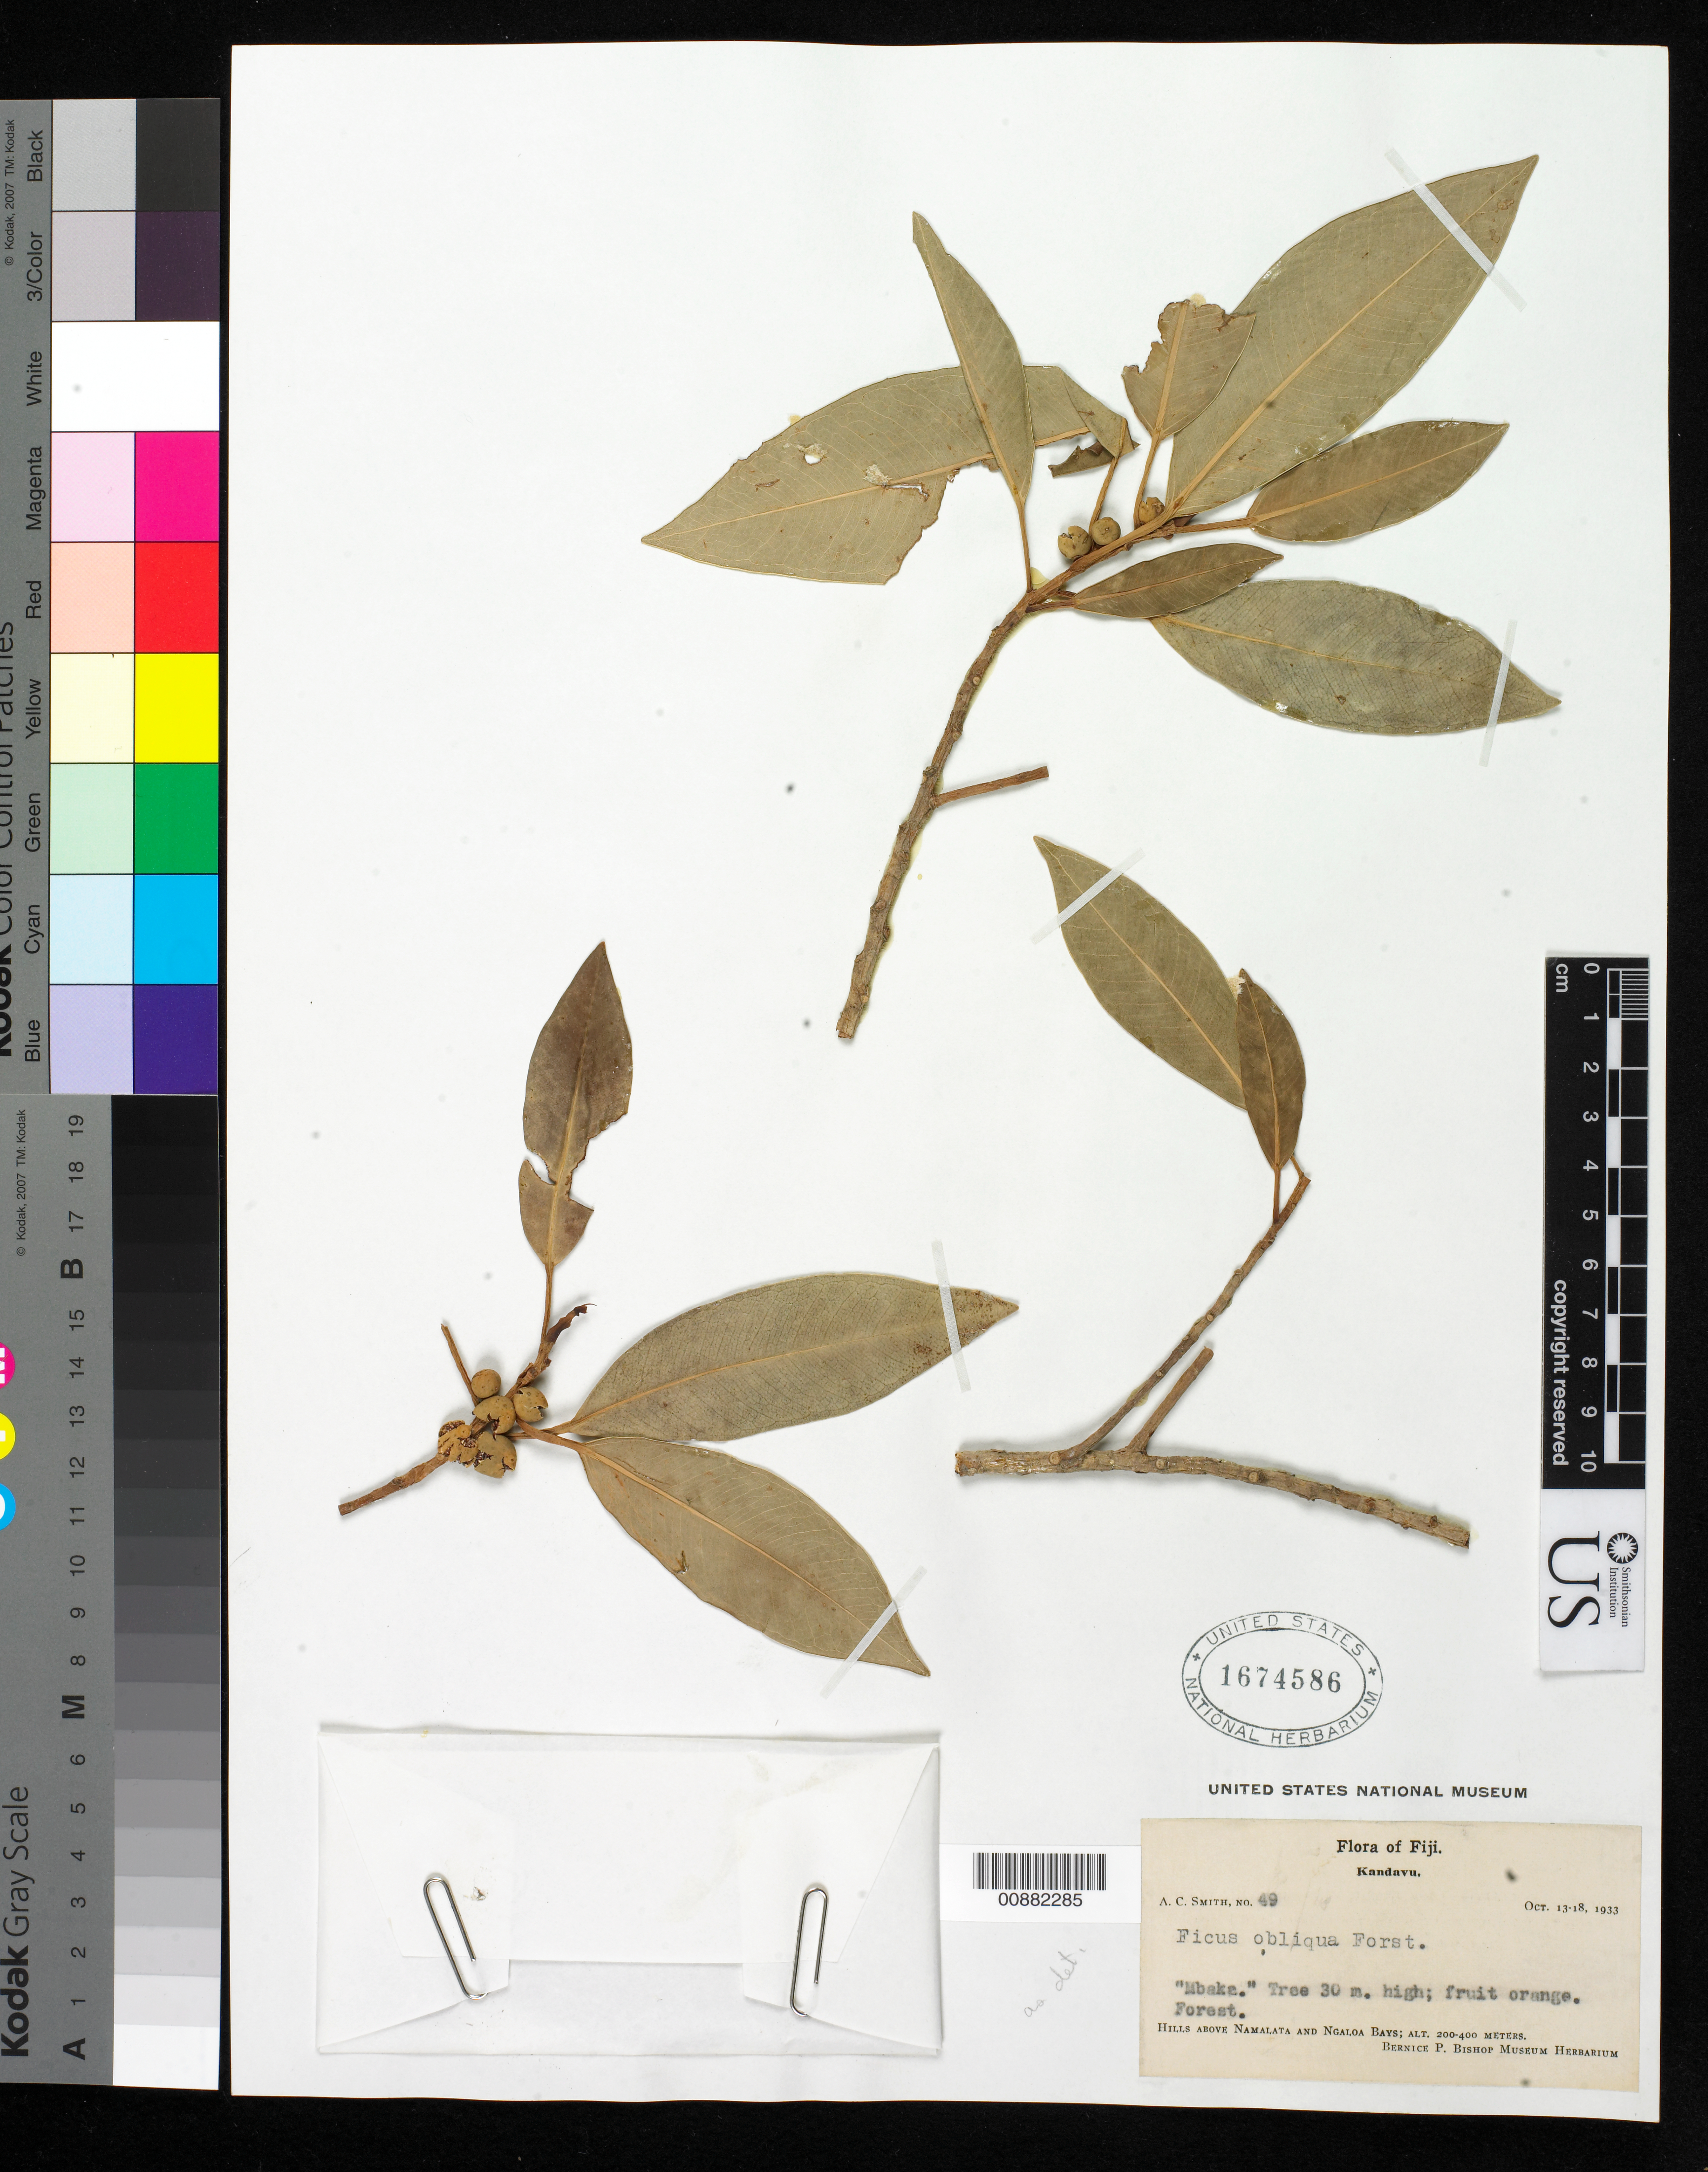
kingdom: Plantae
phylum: Tracheophyta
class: Magnoliopsida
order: Rosales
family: Moraceae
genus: Ficus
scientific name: Ficus obliqua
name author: G. Forst.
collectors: C. A. Smith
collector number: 49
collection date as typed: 13 Oct 1933 to 18 Oct 1933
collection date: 1933-10-13/1933-10-18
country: Fiji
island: Kadavu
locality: Kandavu, Hills above Namalata and Ngaloa Bays.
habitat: forest.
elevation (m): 200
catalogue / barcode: US 1674586